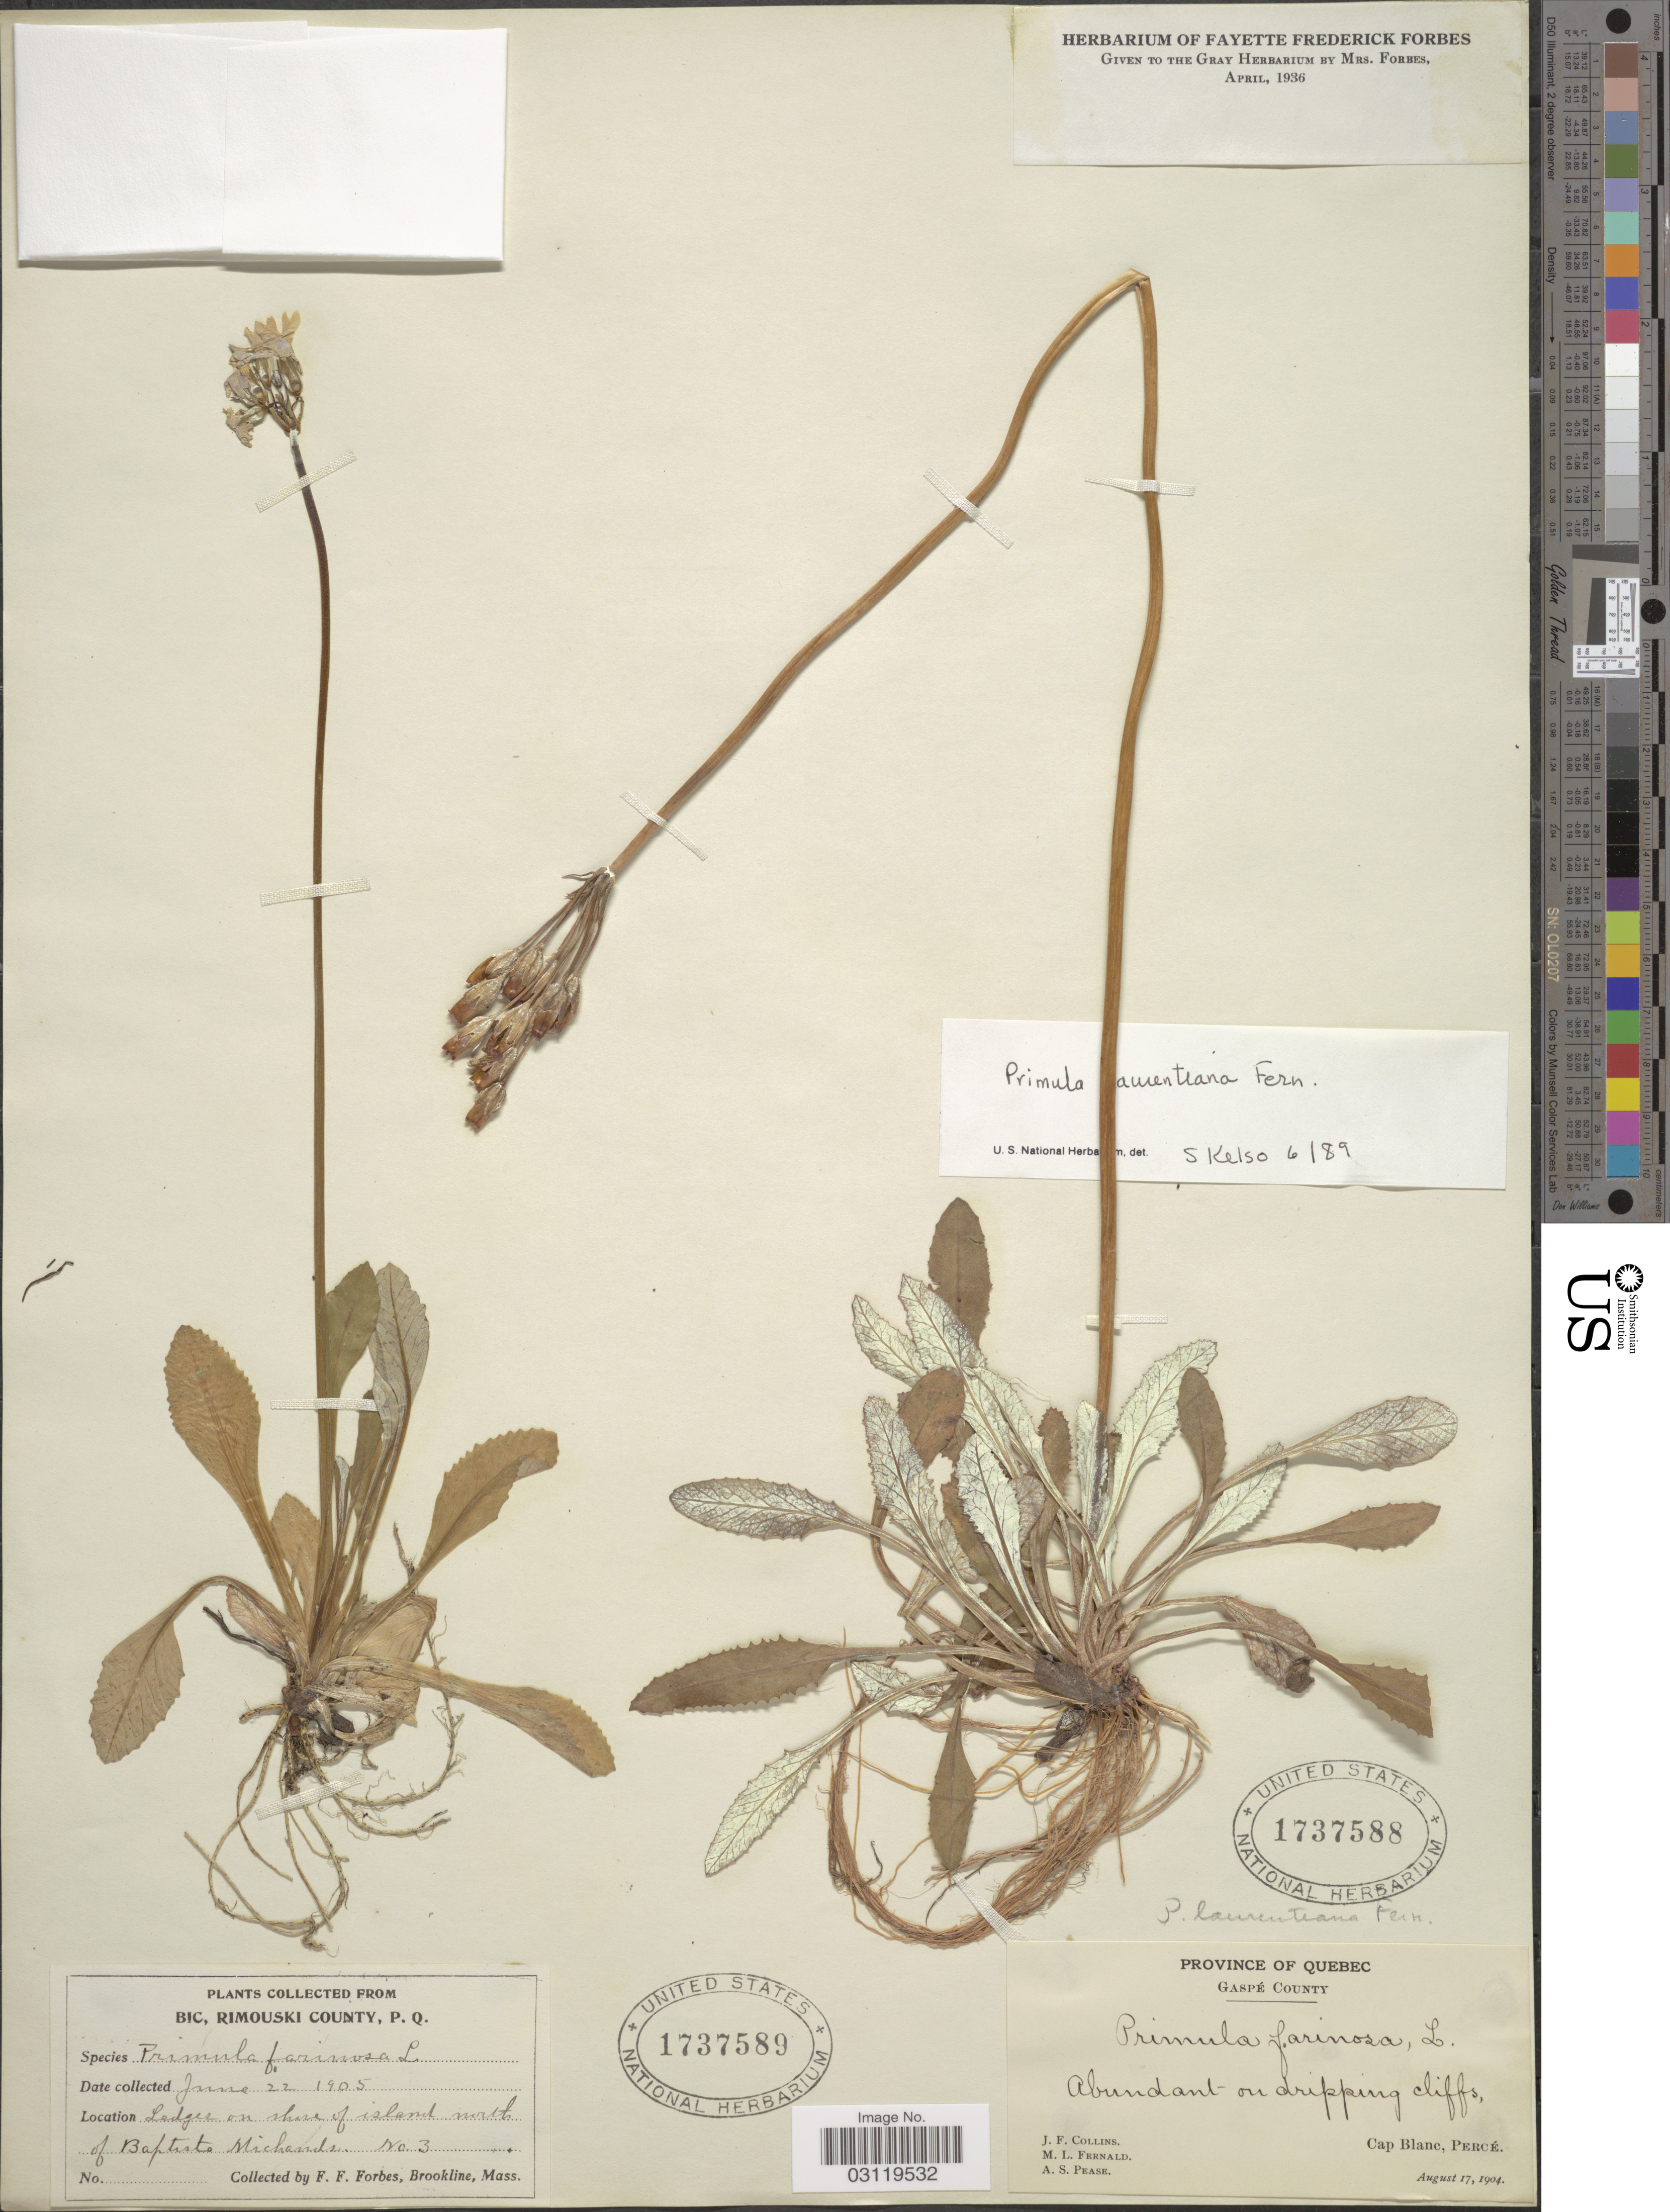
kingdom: Plantae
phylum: Tracheophyta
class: Magnoliopsida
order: Ericales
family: Primulaceae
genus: Primula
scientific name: Primula laurentiana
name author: Fernald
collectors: J. Collins, M. L. Fernald & A. S. Pease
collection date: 1904-08-17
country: Canada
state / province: Quebec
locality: Gaspé County. Cap Blanc, Percé.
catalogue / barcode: US 1737588